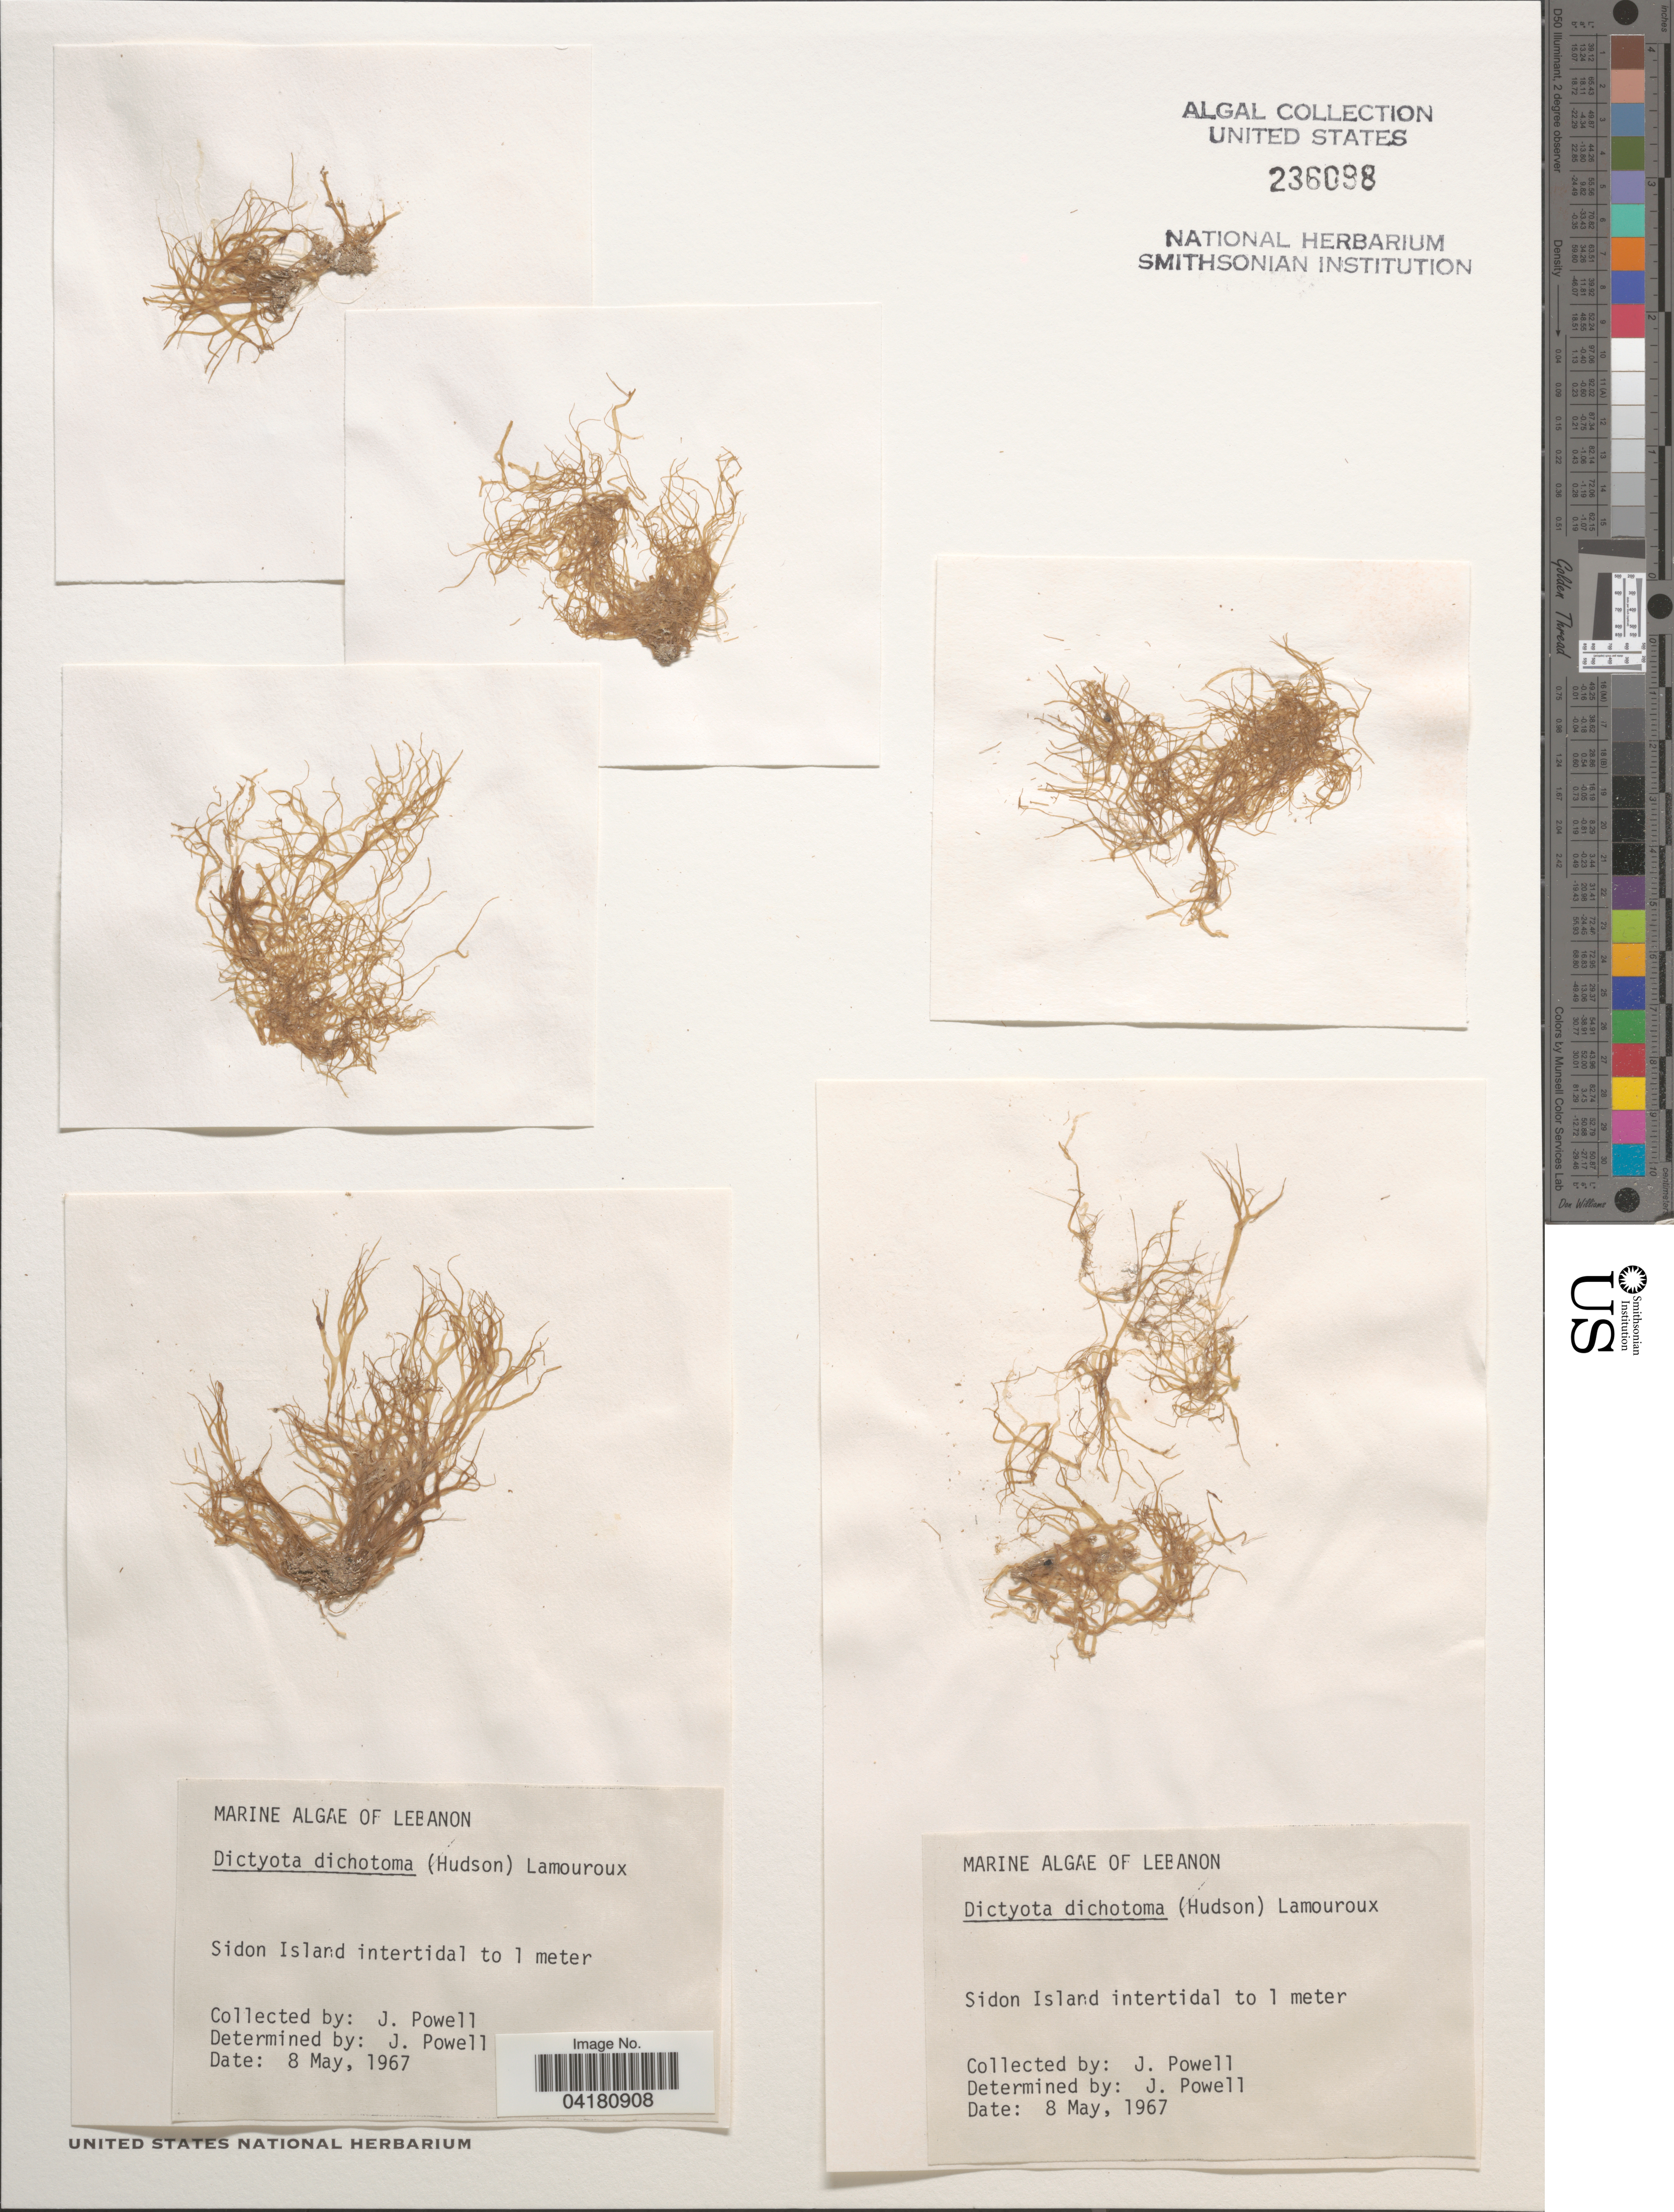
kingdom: Chromista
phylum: Ochrophyta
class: Phaeophyceae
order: Dictyotales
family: Dictyotaceae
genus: Dictyota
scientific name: Dictyota dichotoma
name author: (Huds.) J.V.Lamouroux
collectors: J. Powell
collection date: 1967-05-08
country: Lebanon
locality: Sidon Island intertidal to 1 meter.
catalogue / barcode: US 236098